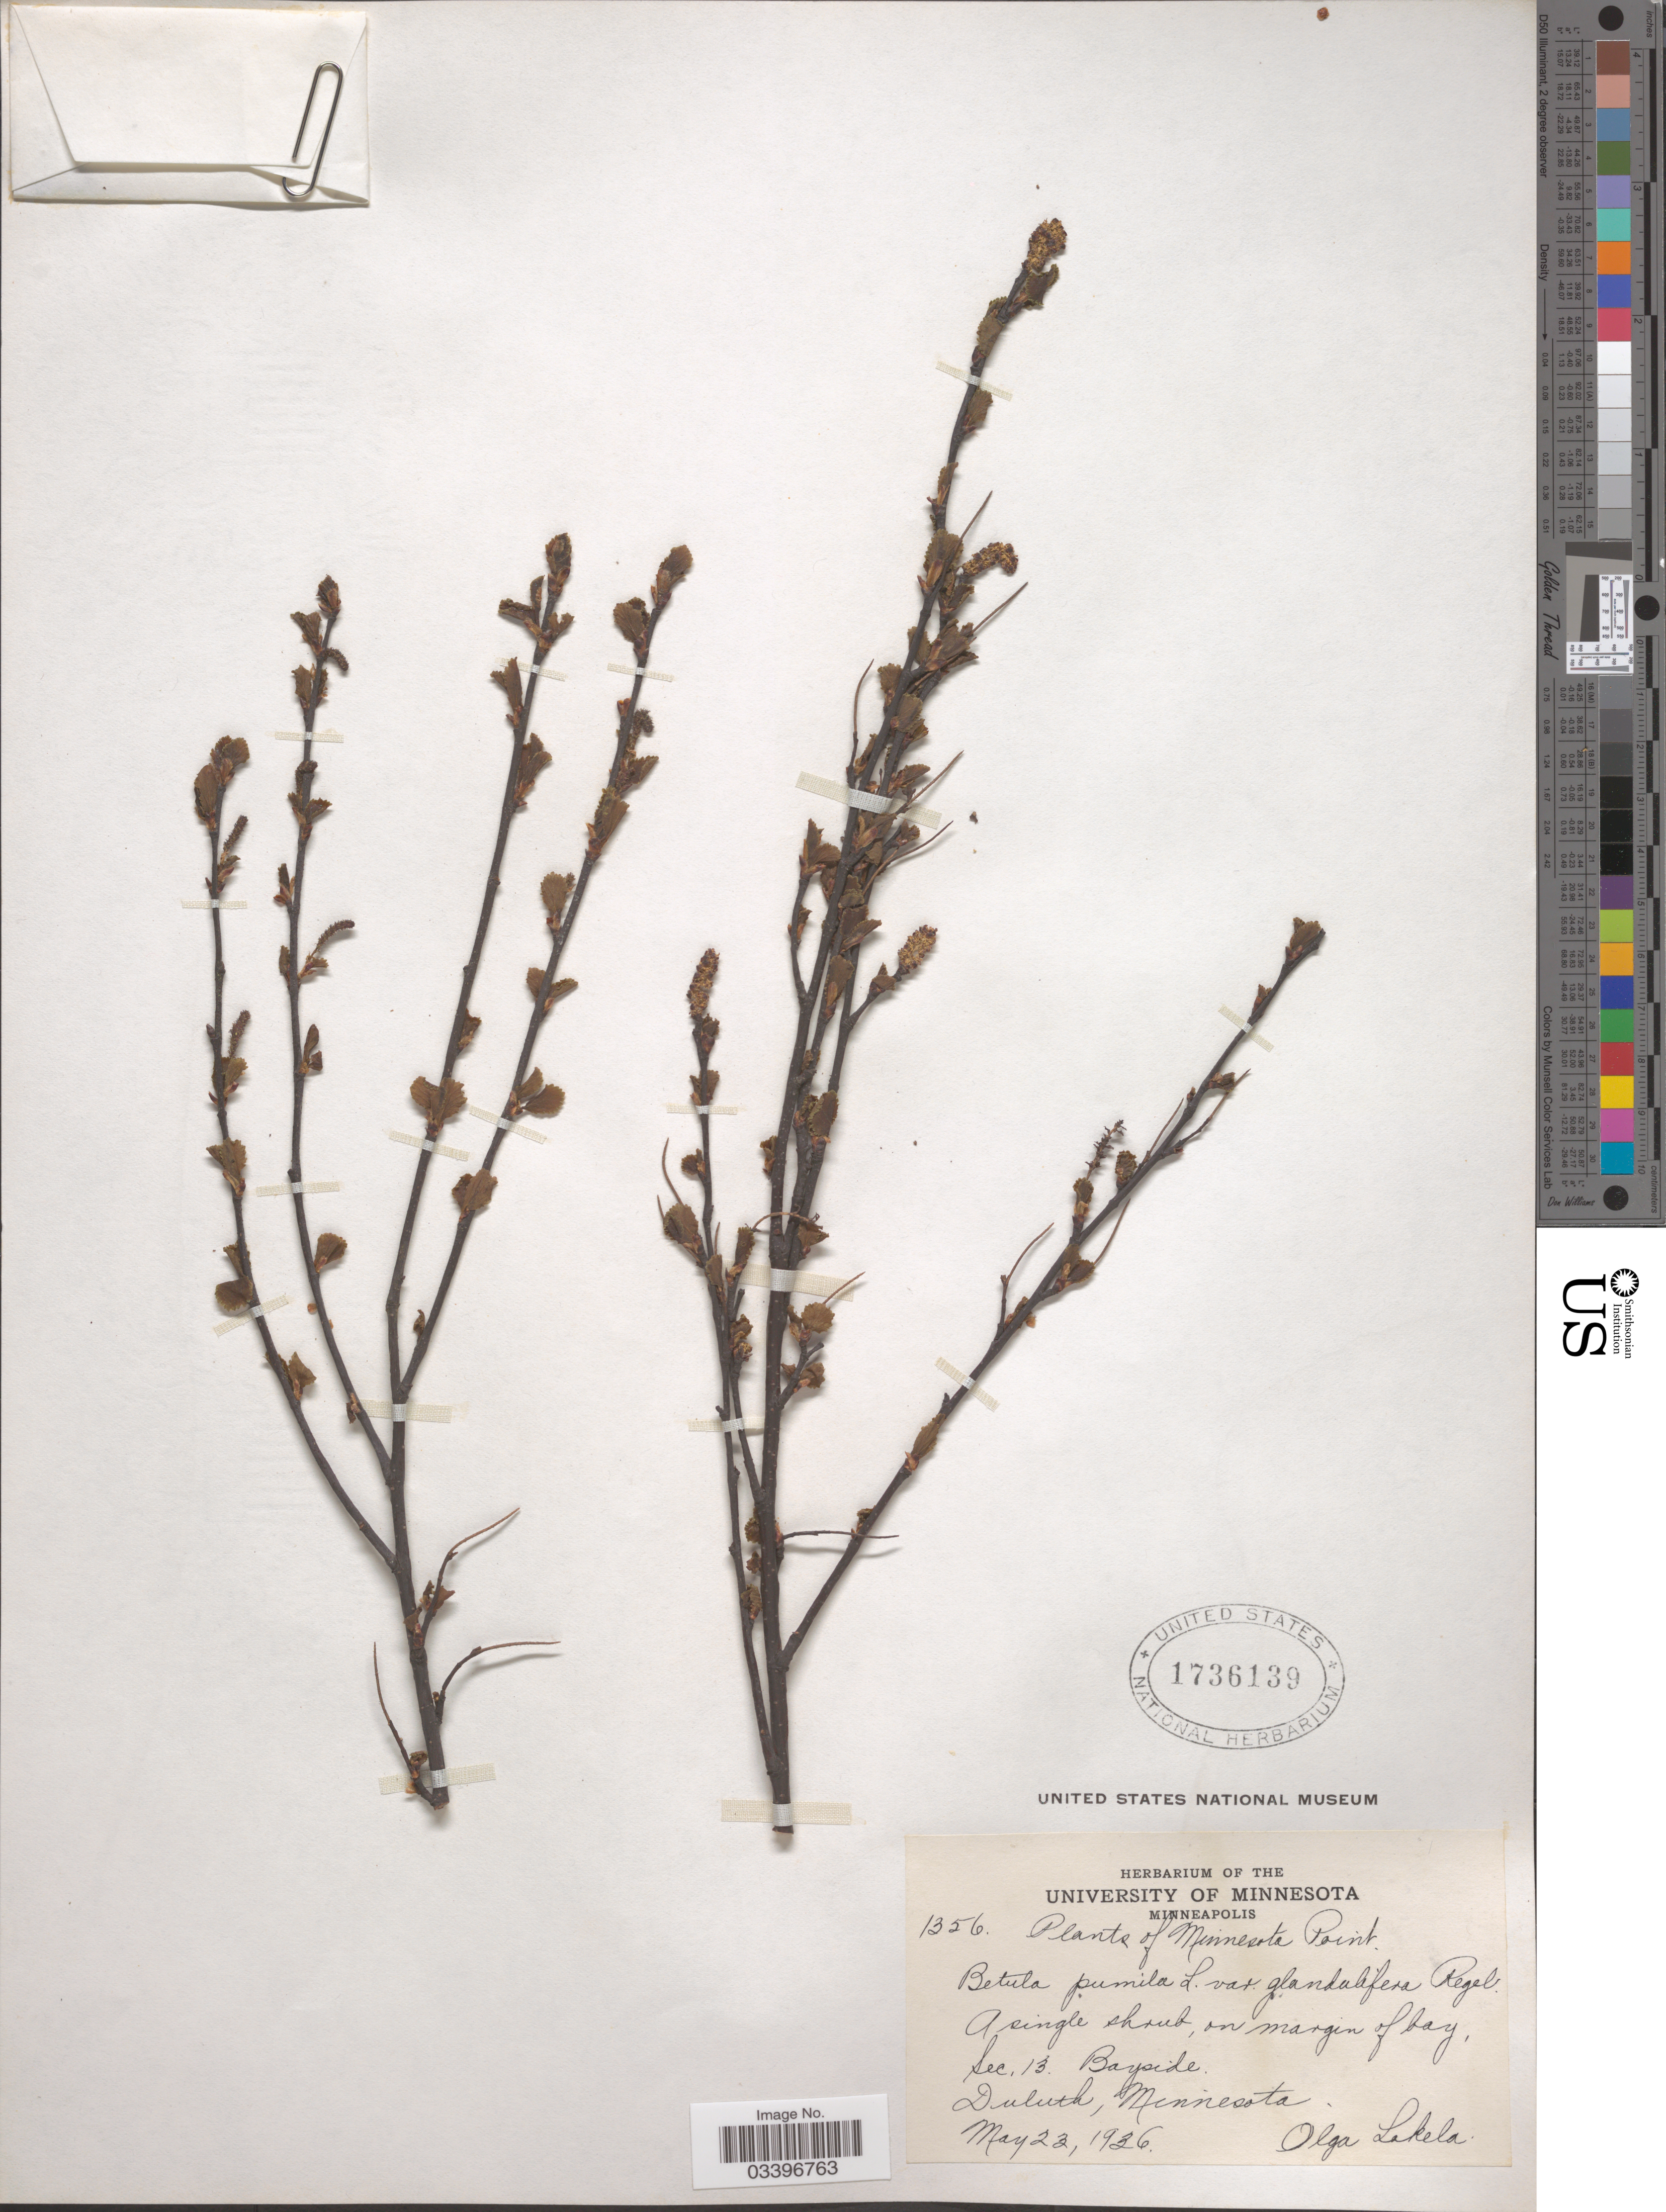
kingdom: Plantae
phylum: Tracheophyta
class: Magnoliopsida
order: Fagales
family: Betulaceae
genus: Betula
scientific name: Betula pumila var. glandulifera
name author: Regel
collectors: O. K. Lakela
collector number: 1356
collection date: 1936-05-23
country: United States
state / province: Minnesota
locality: Minnesota Point, on a margin of bay, Sec.13 Bayside. Duluth.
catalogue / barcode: US 1736139